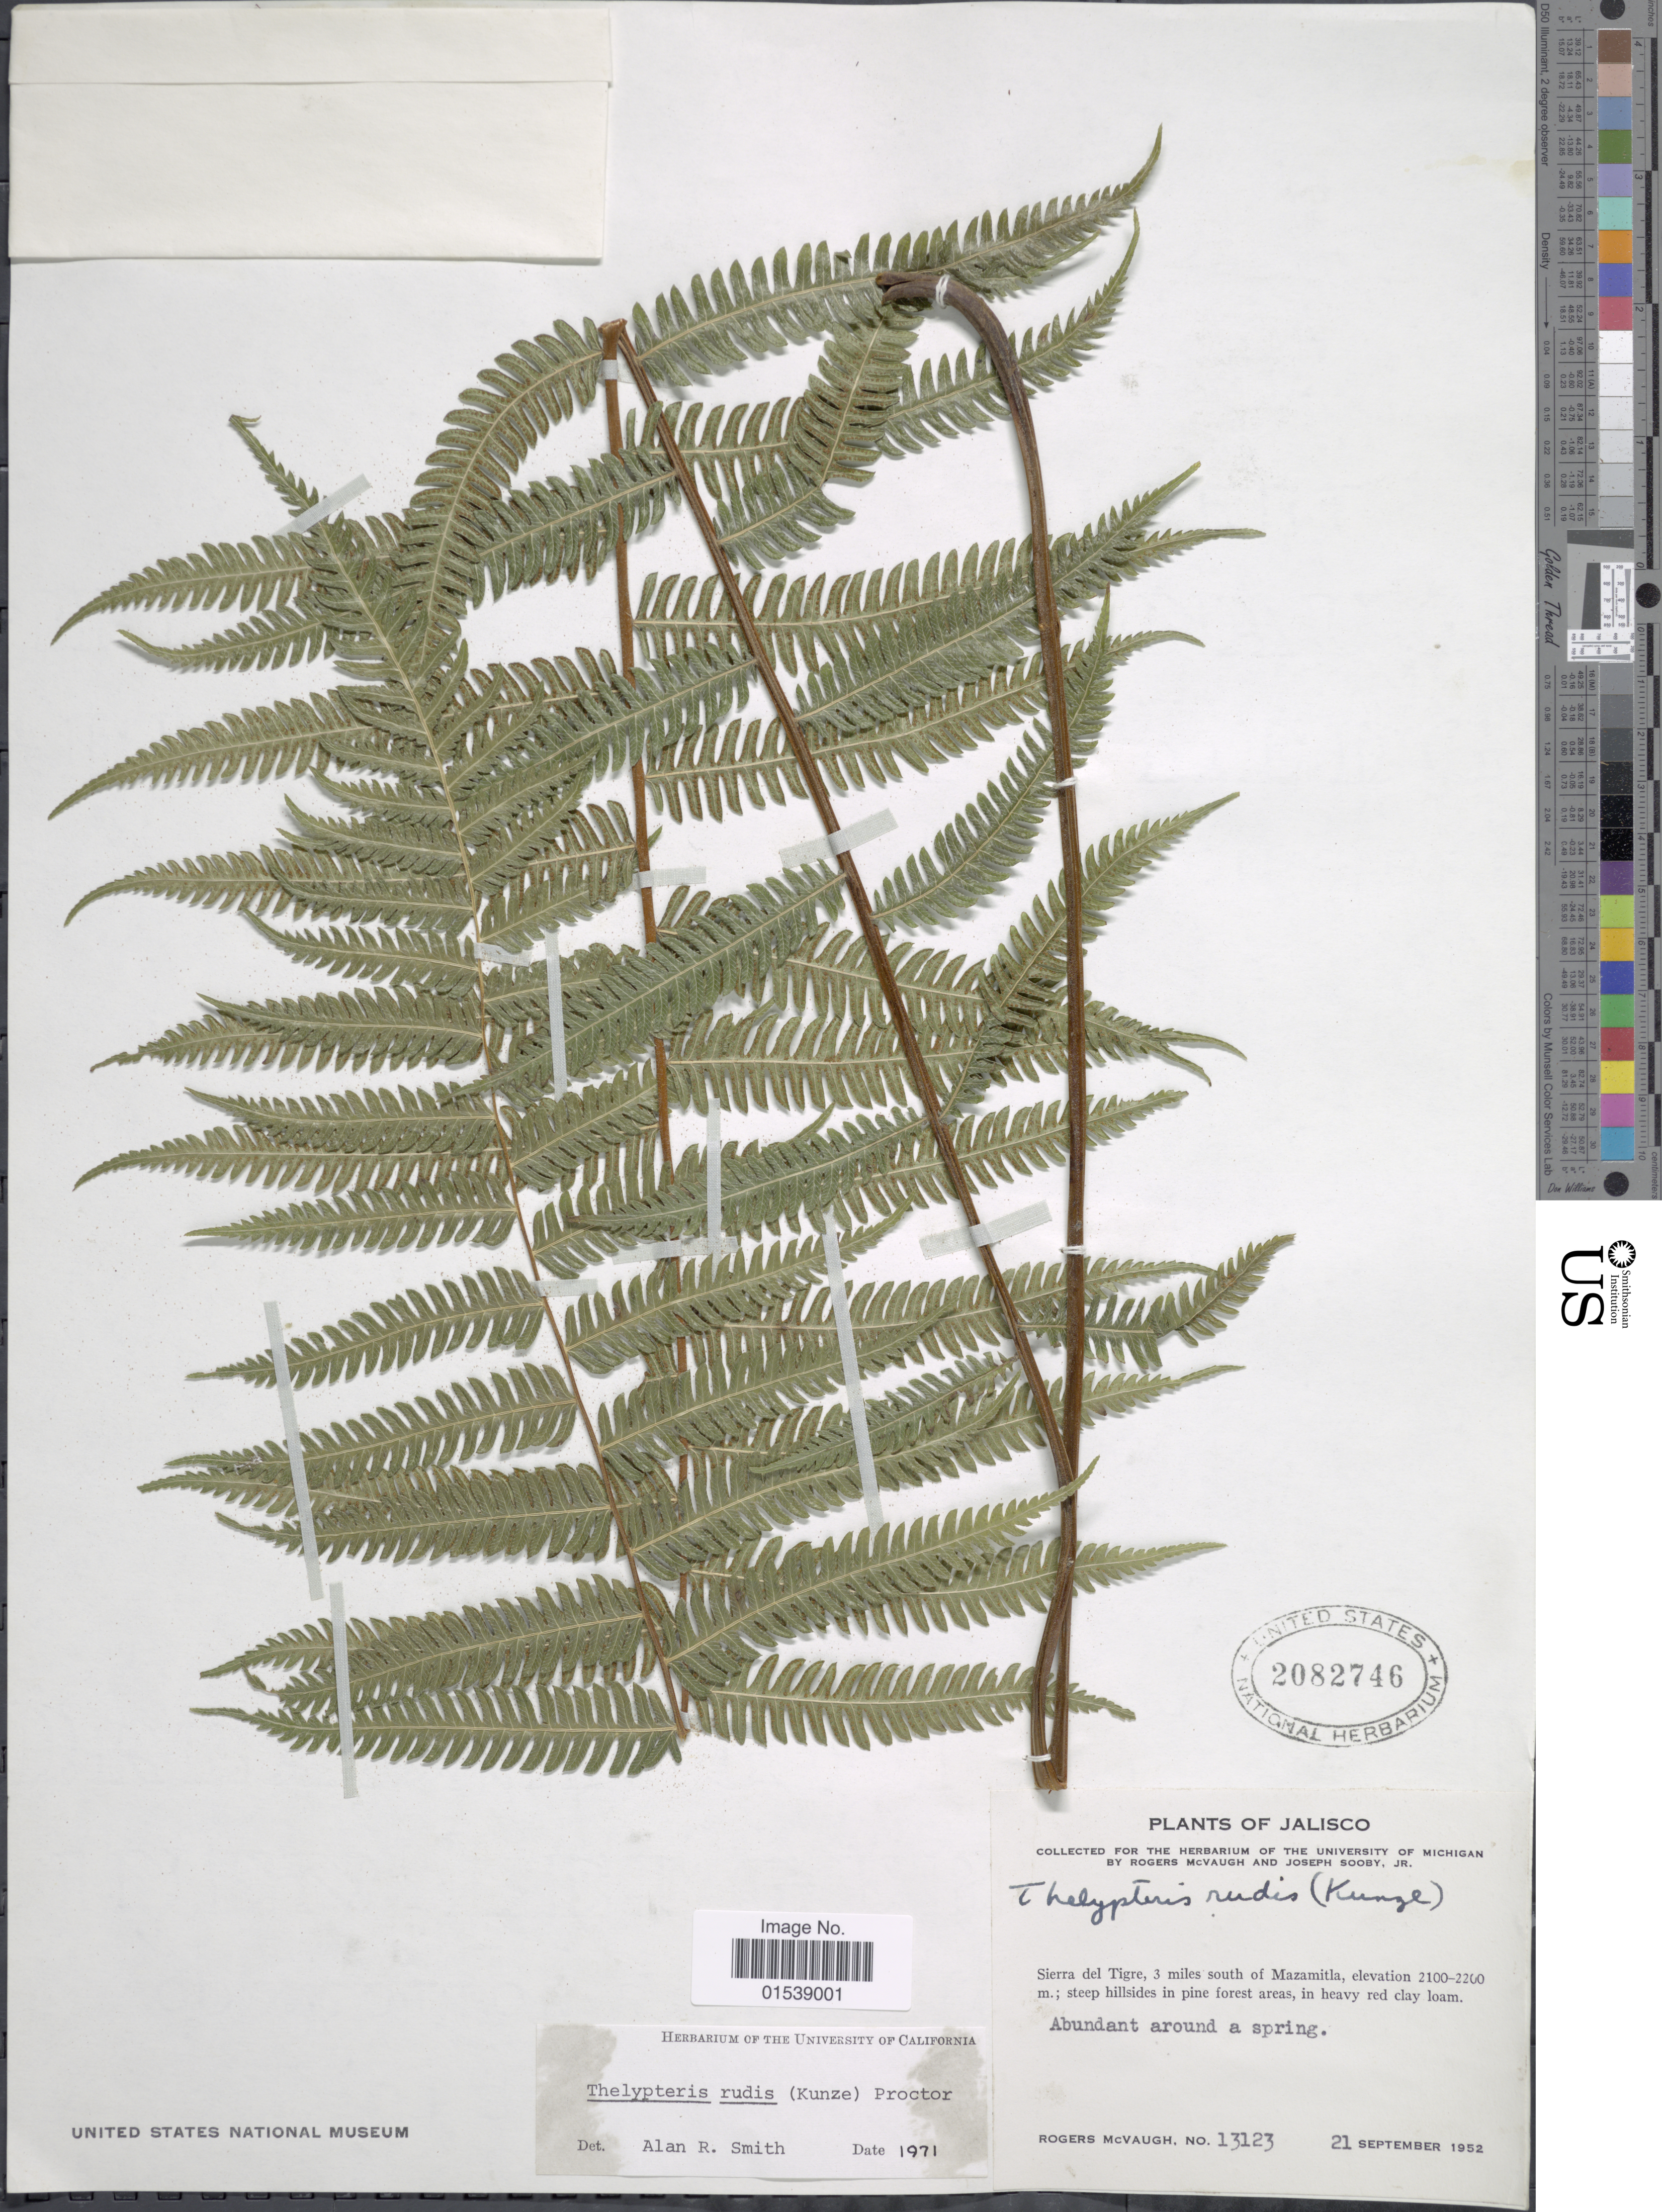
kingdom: Plantae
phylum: Tracheophyta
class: Polypodiopsida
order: Polypodiales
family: Thelypteridaceae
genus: Amauropelta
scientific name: Amauropelta rudis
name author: (Kunze) Pic. Serm.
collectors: R. McVaugh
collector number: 13123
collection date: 1952-09-21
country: Mexico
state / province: Jalisco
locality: Sierra del Tigre, 3 miles south of Mazamitla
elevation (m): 2100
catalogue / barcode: US 2082746